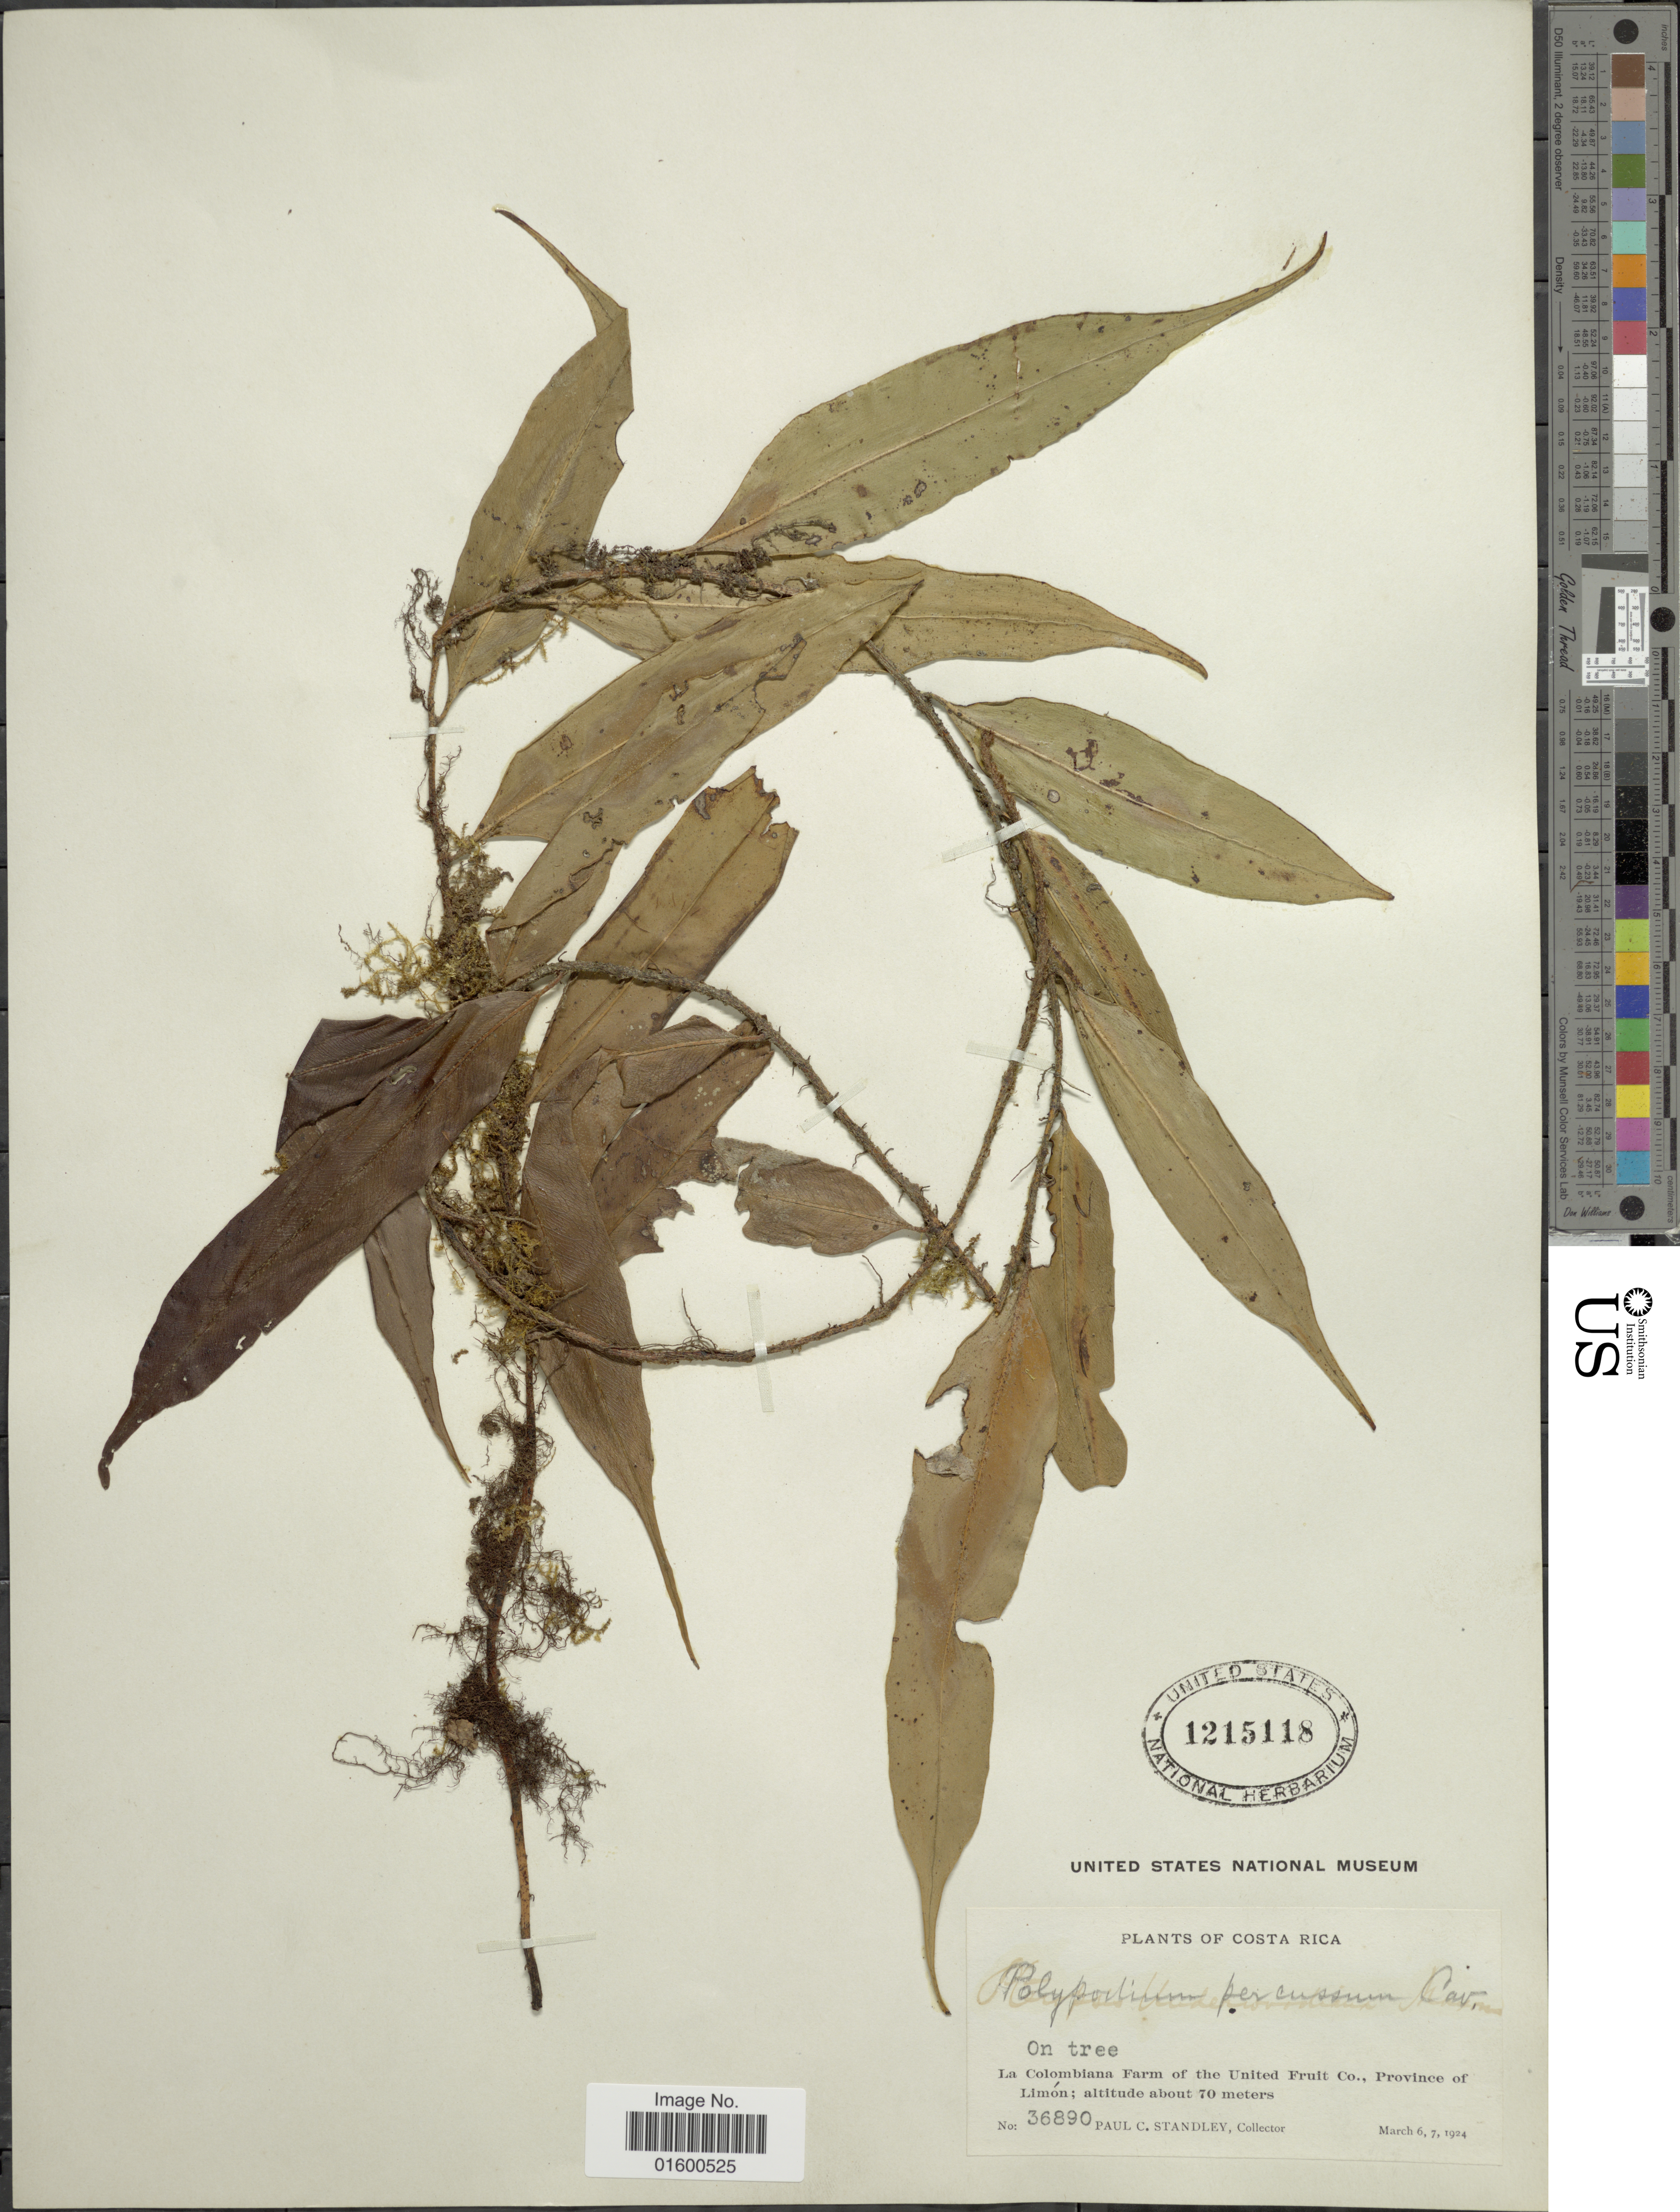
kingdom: Plantae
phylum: Tracheophyta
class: Polypodiopsida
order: Polypodiales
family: Polypodiaceae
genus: Microgramma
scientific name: Microgramma percussa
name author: (Cav.) de la Sota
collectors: P. C. Standley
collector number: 36890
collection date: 1924-03-06/1924-03-07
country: Costa Rica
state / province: Limón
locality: La Colombiana Farm of the United Fruit Co., Province of Limon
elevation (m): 70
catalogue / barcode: US 1215118